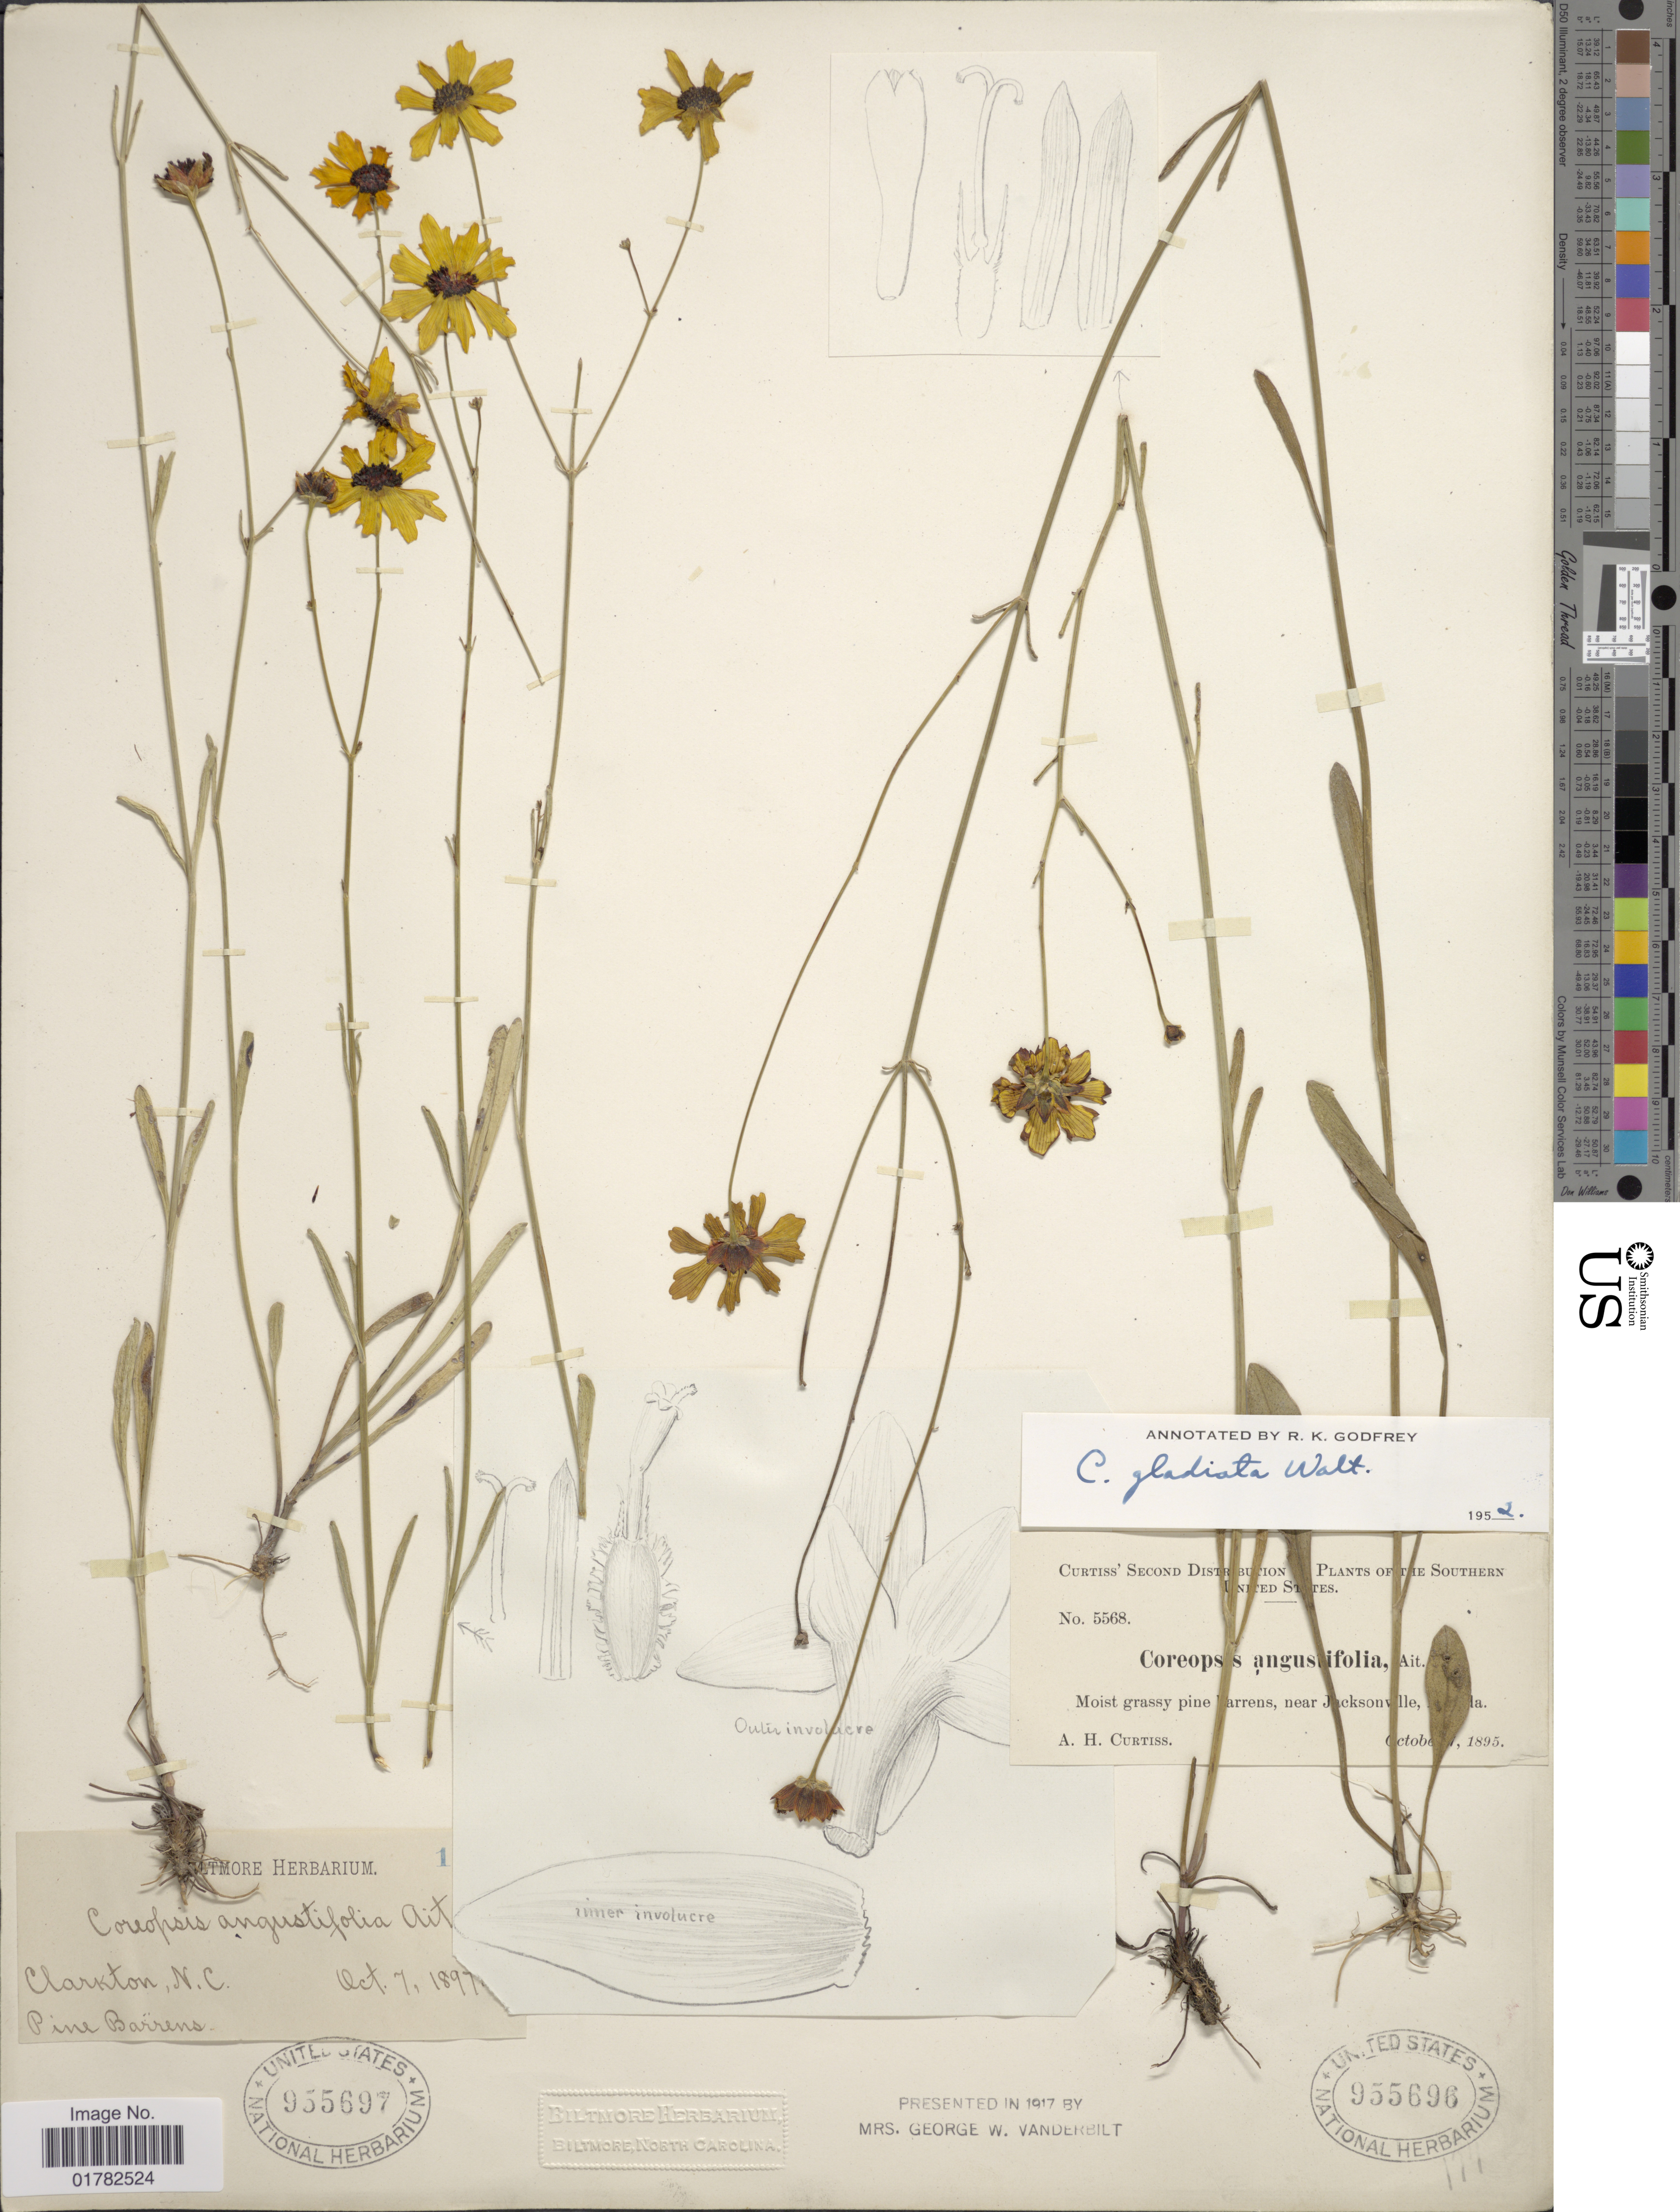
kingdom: Plantae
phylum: Tracheophyta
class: Magnoliopsida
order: Asterales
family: Asteraceae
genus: Coreopsis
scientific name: Coreopsis gladiata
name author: Walter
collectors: A. H. Curtiss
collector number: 5568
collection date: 1895-10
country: United States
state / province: Florida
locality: Southern United States, moist grassy pine barrens, near Jacksonville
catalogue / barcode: US 955697-2